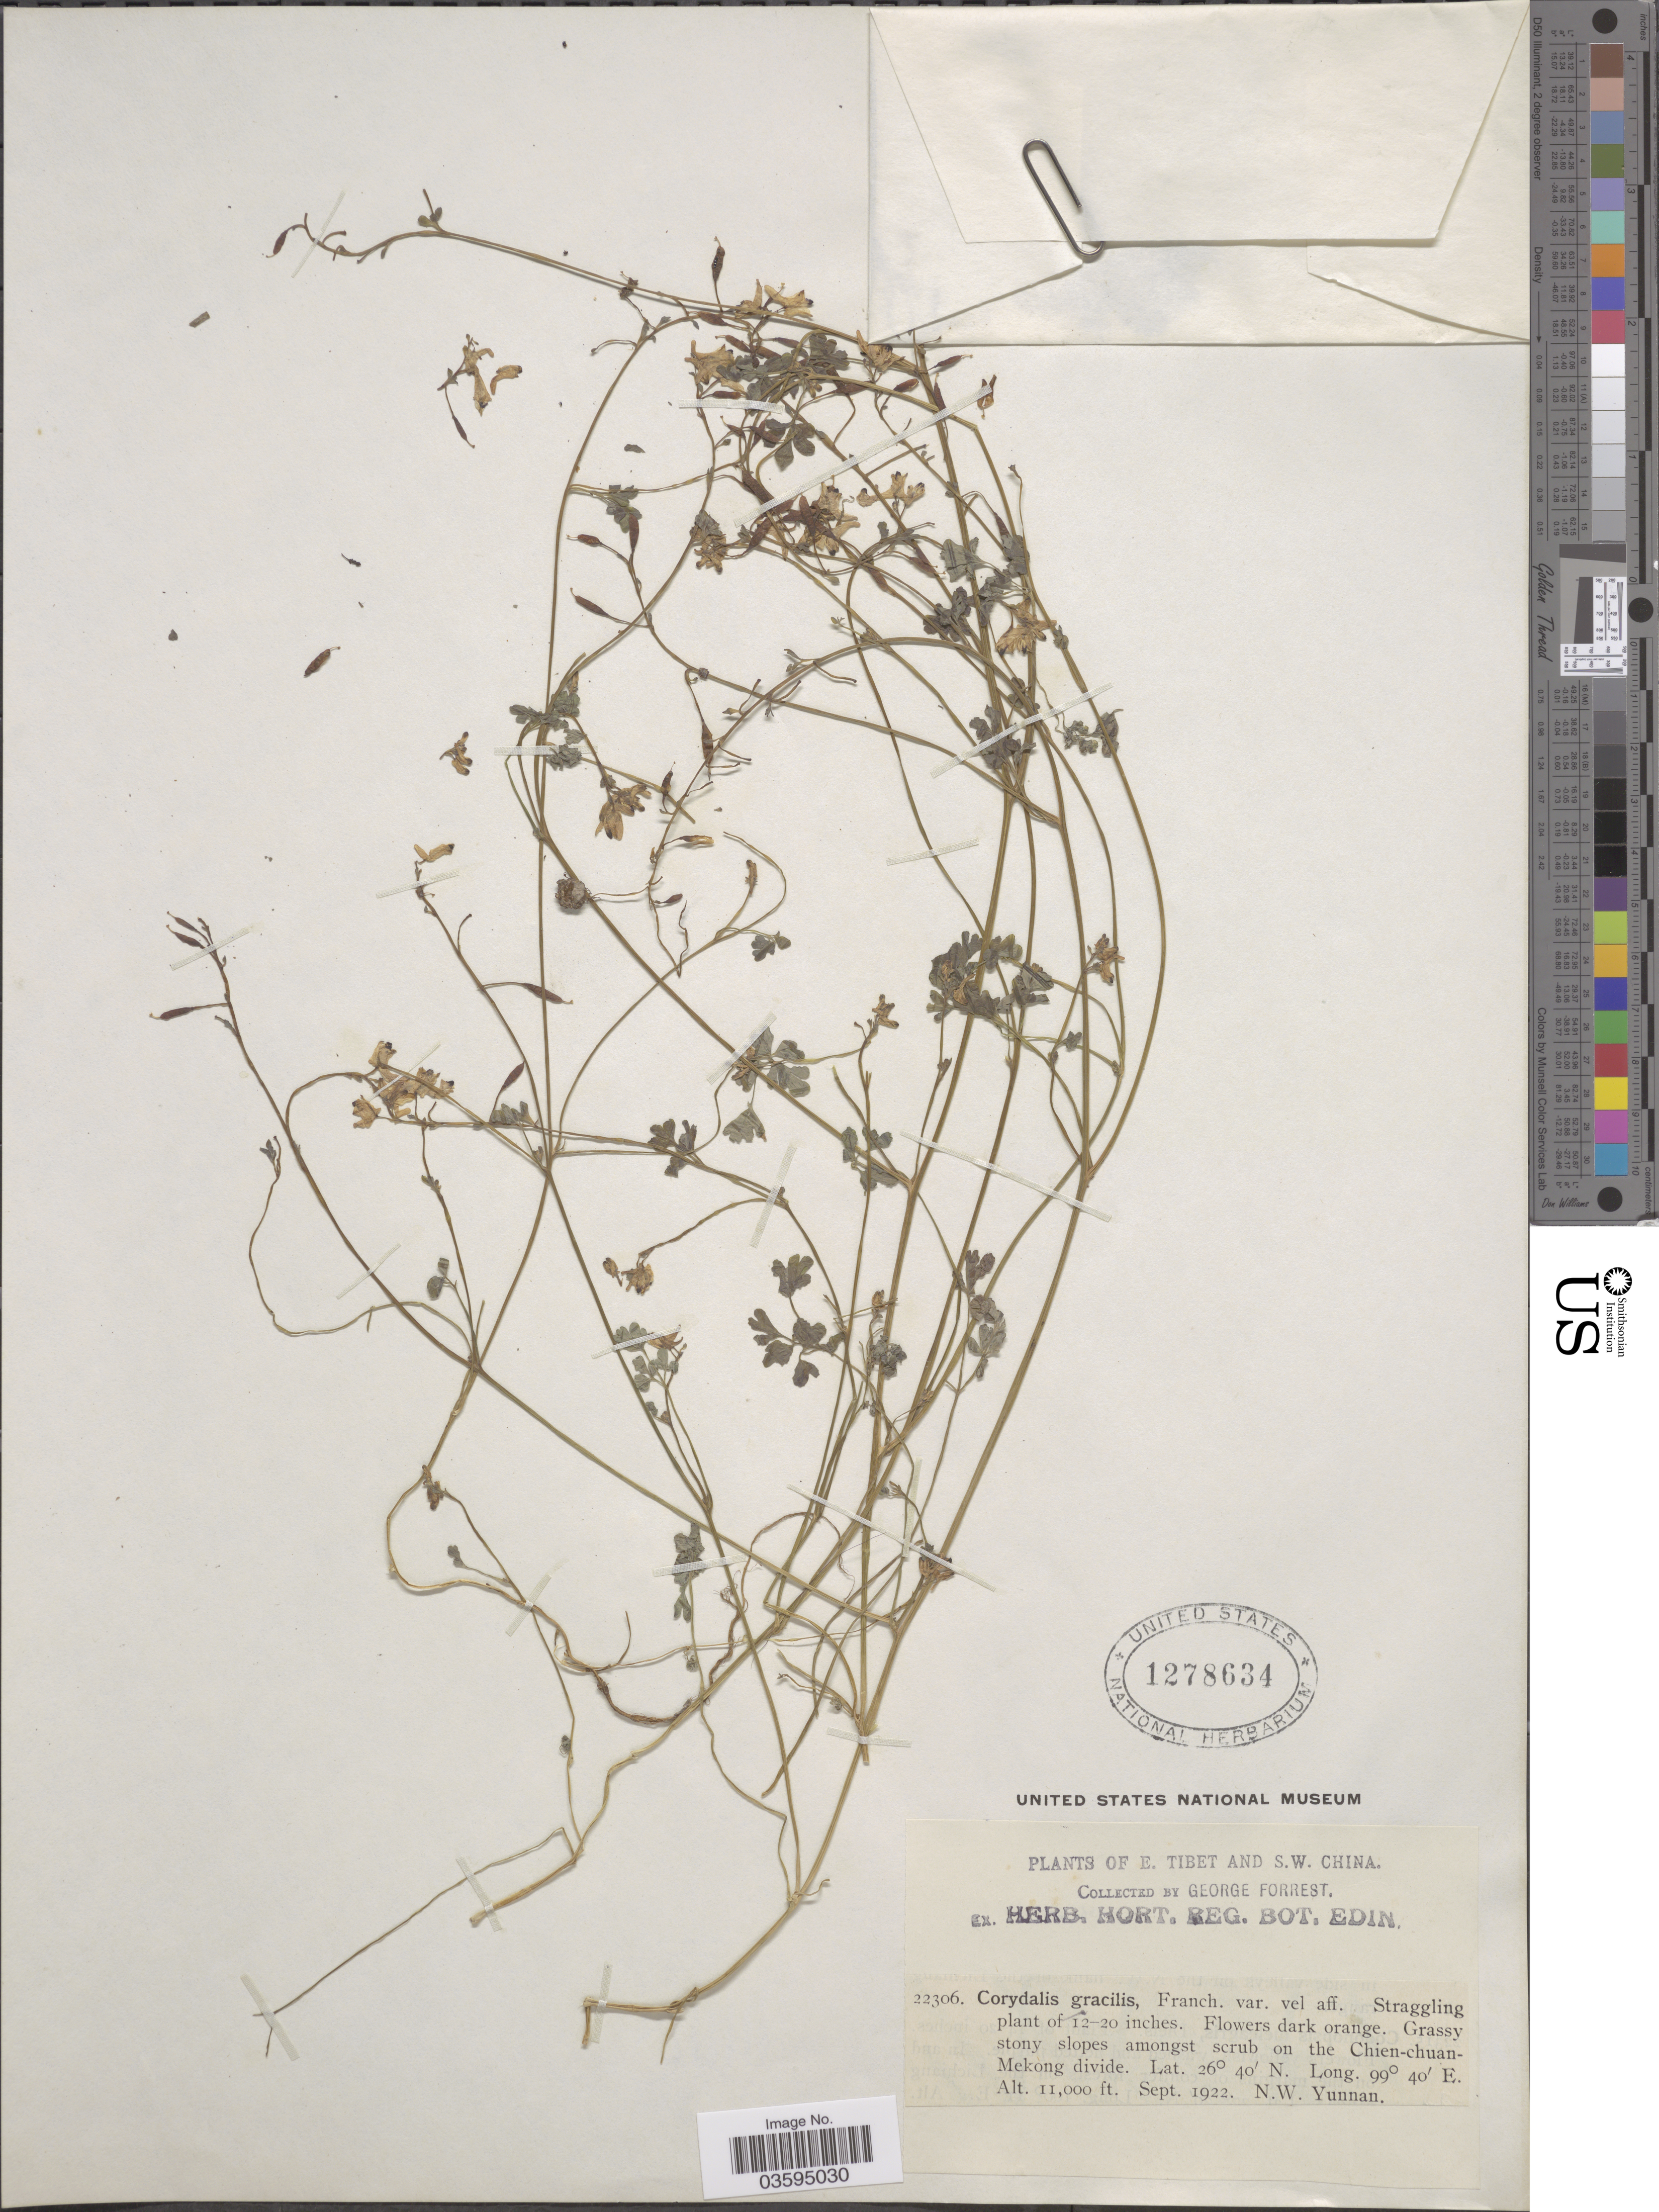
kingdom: Plantae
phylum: Tracheophyta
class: Magnoliopsida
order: Ranunculales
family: Papaveraceae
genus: Corydalis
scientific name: Corydalis gracilis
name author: Ledeb.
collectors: G. Forrest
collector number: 22306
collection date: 1922-09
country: China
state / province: Yunnan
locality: S.W. China. On the Chien-chuan-Mekong divide. N.W. Yunnan.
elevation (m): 3353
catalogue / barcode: US 1278634